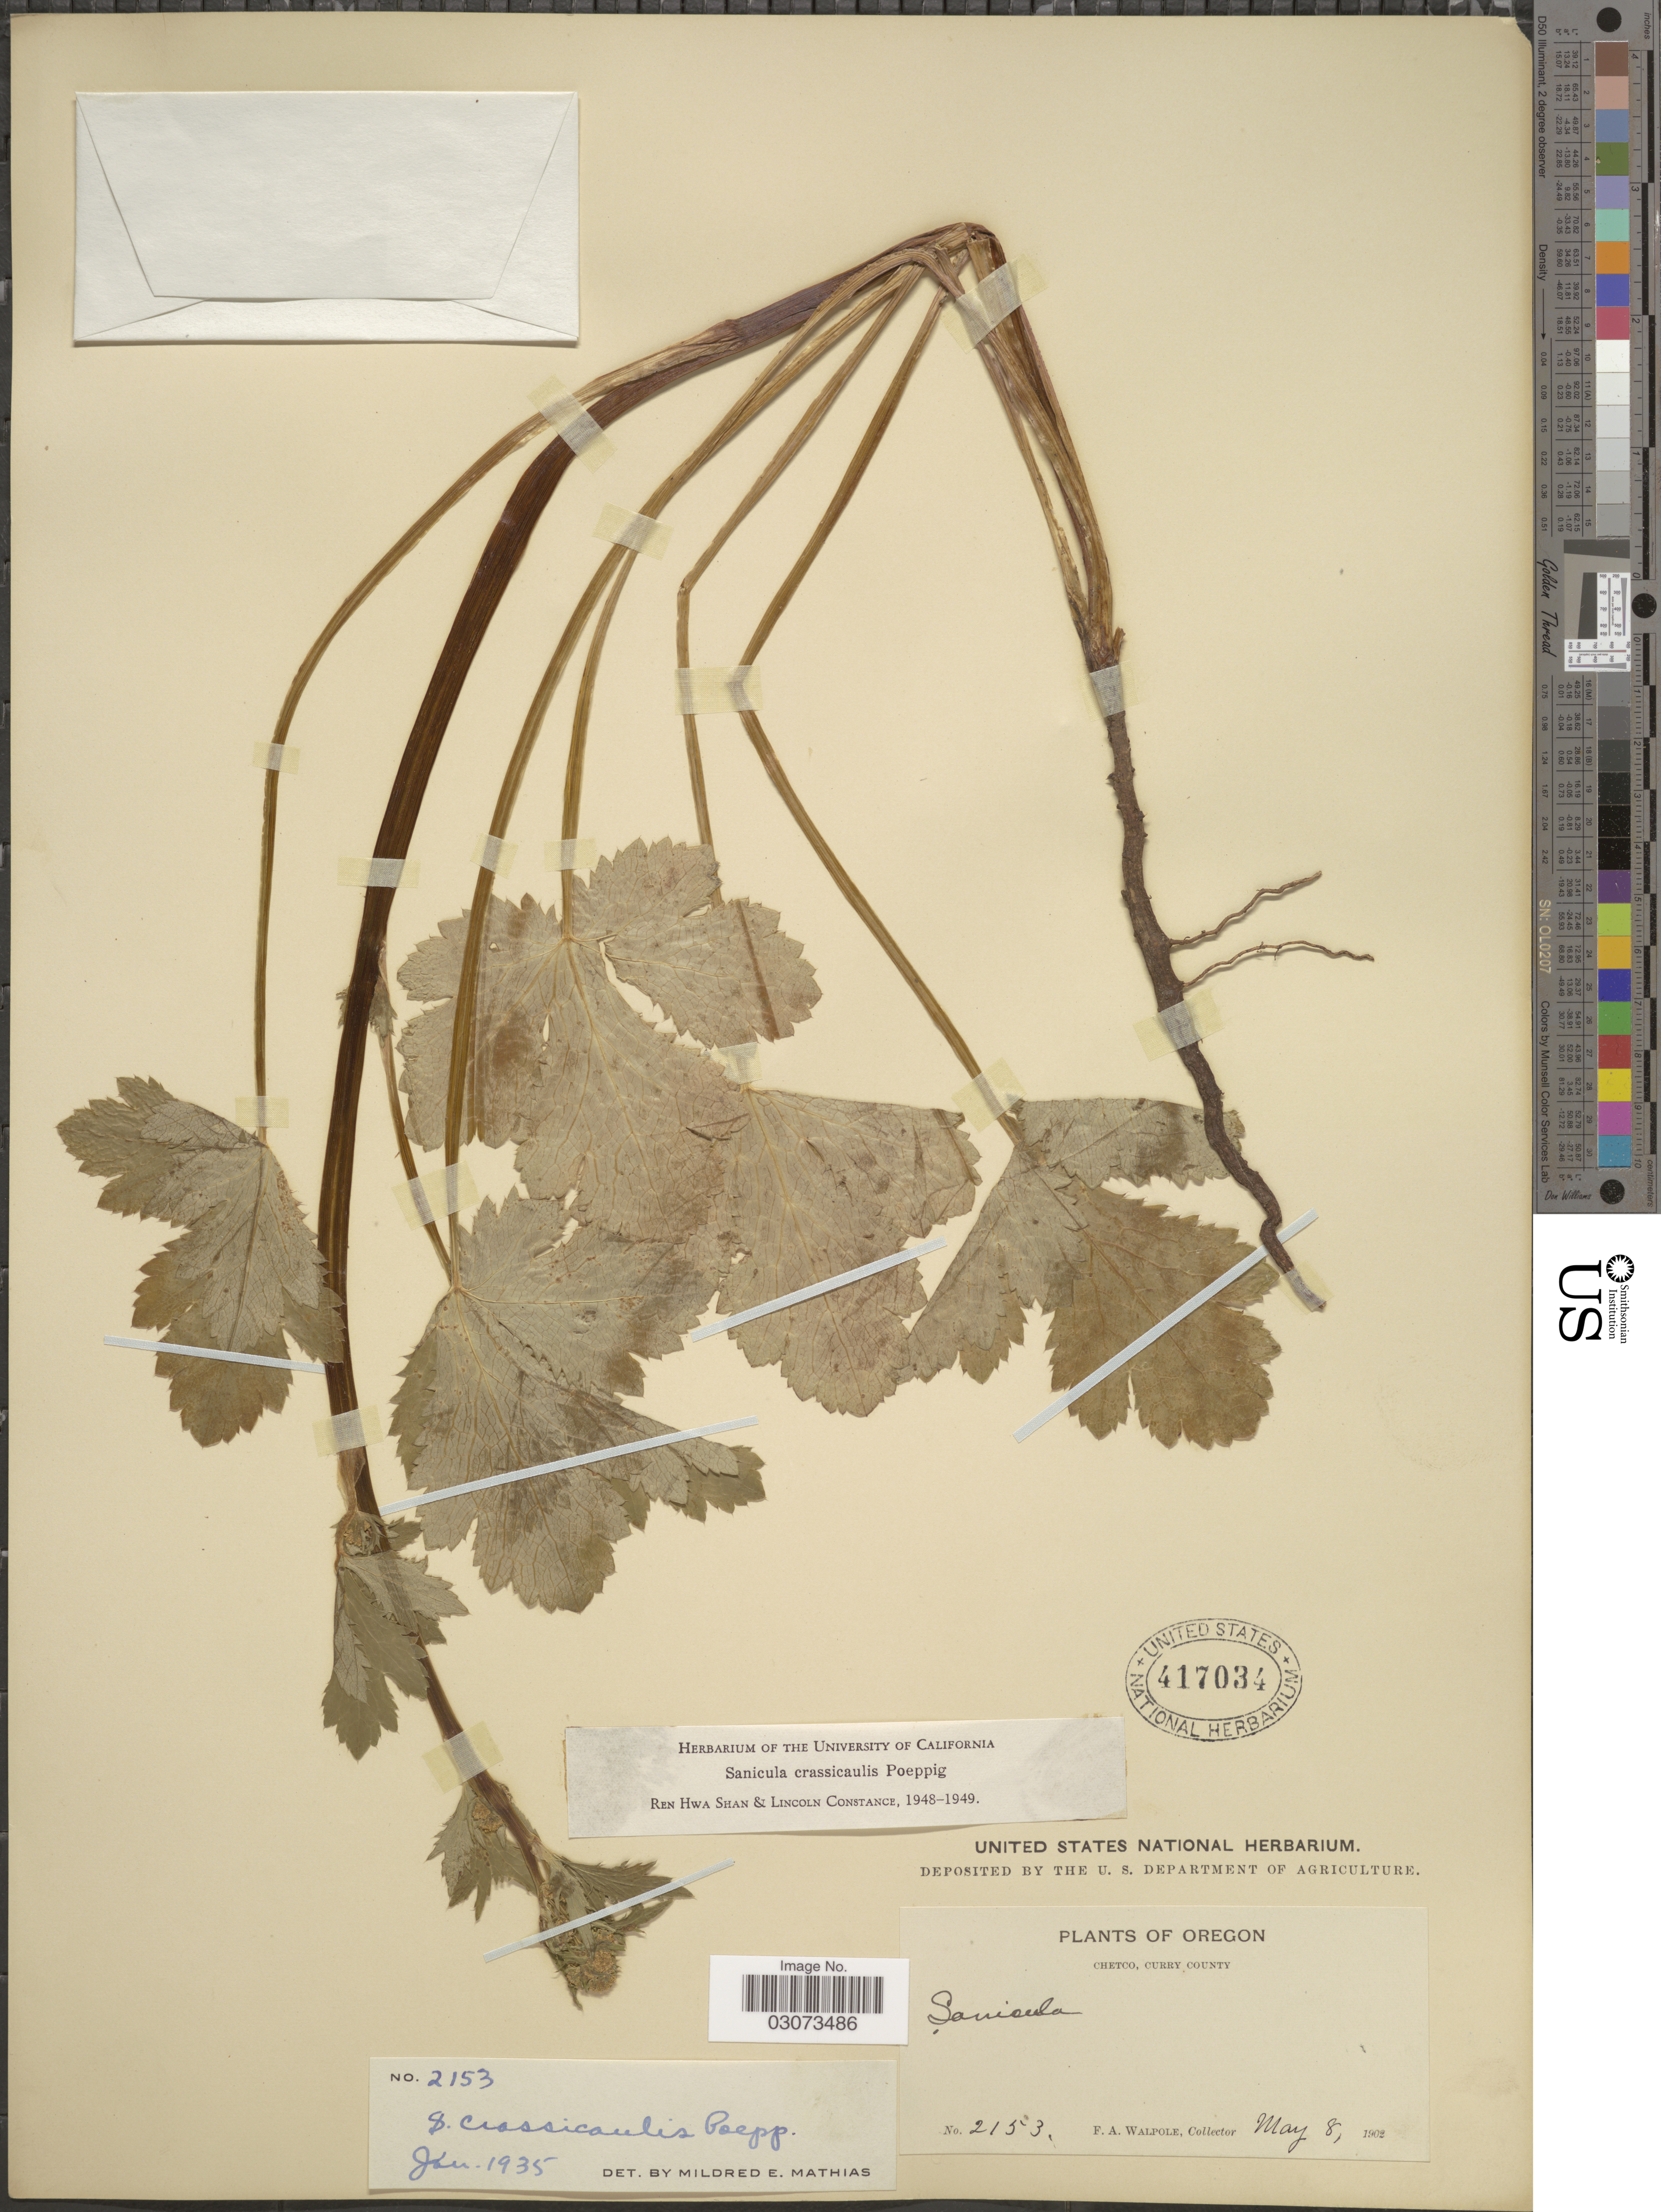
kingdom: Plantae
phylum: Tracheophyta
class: Magnoliopsida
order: Apiales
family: Apiaceae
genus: Sanicula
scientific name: Sanicula crassicaulis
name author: Poepp. ex DC.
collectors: F. Walpole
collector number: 2153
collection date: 1902-05-08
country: United States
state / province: Oregon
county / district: Curry County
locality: Chetco.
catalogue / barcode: US 417034